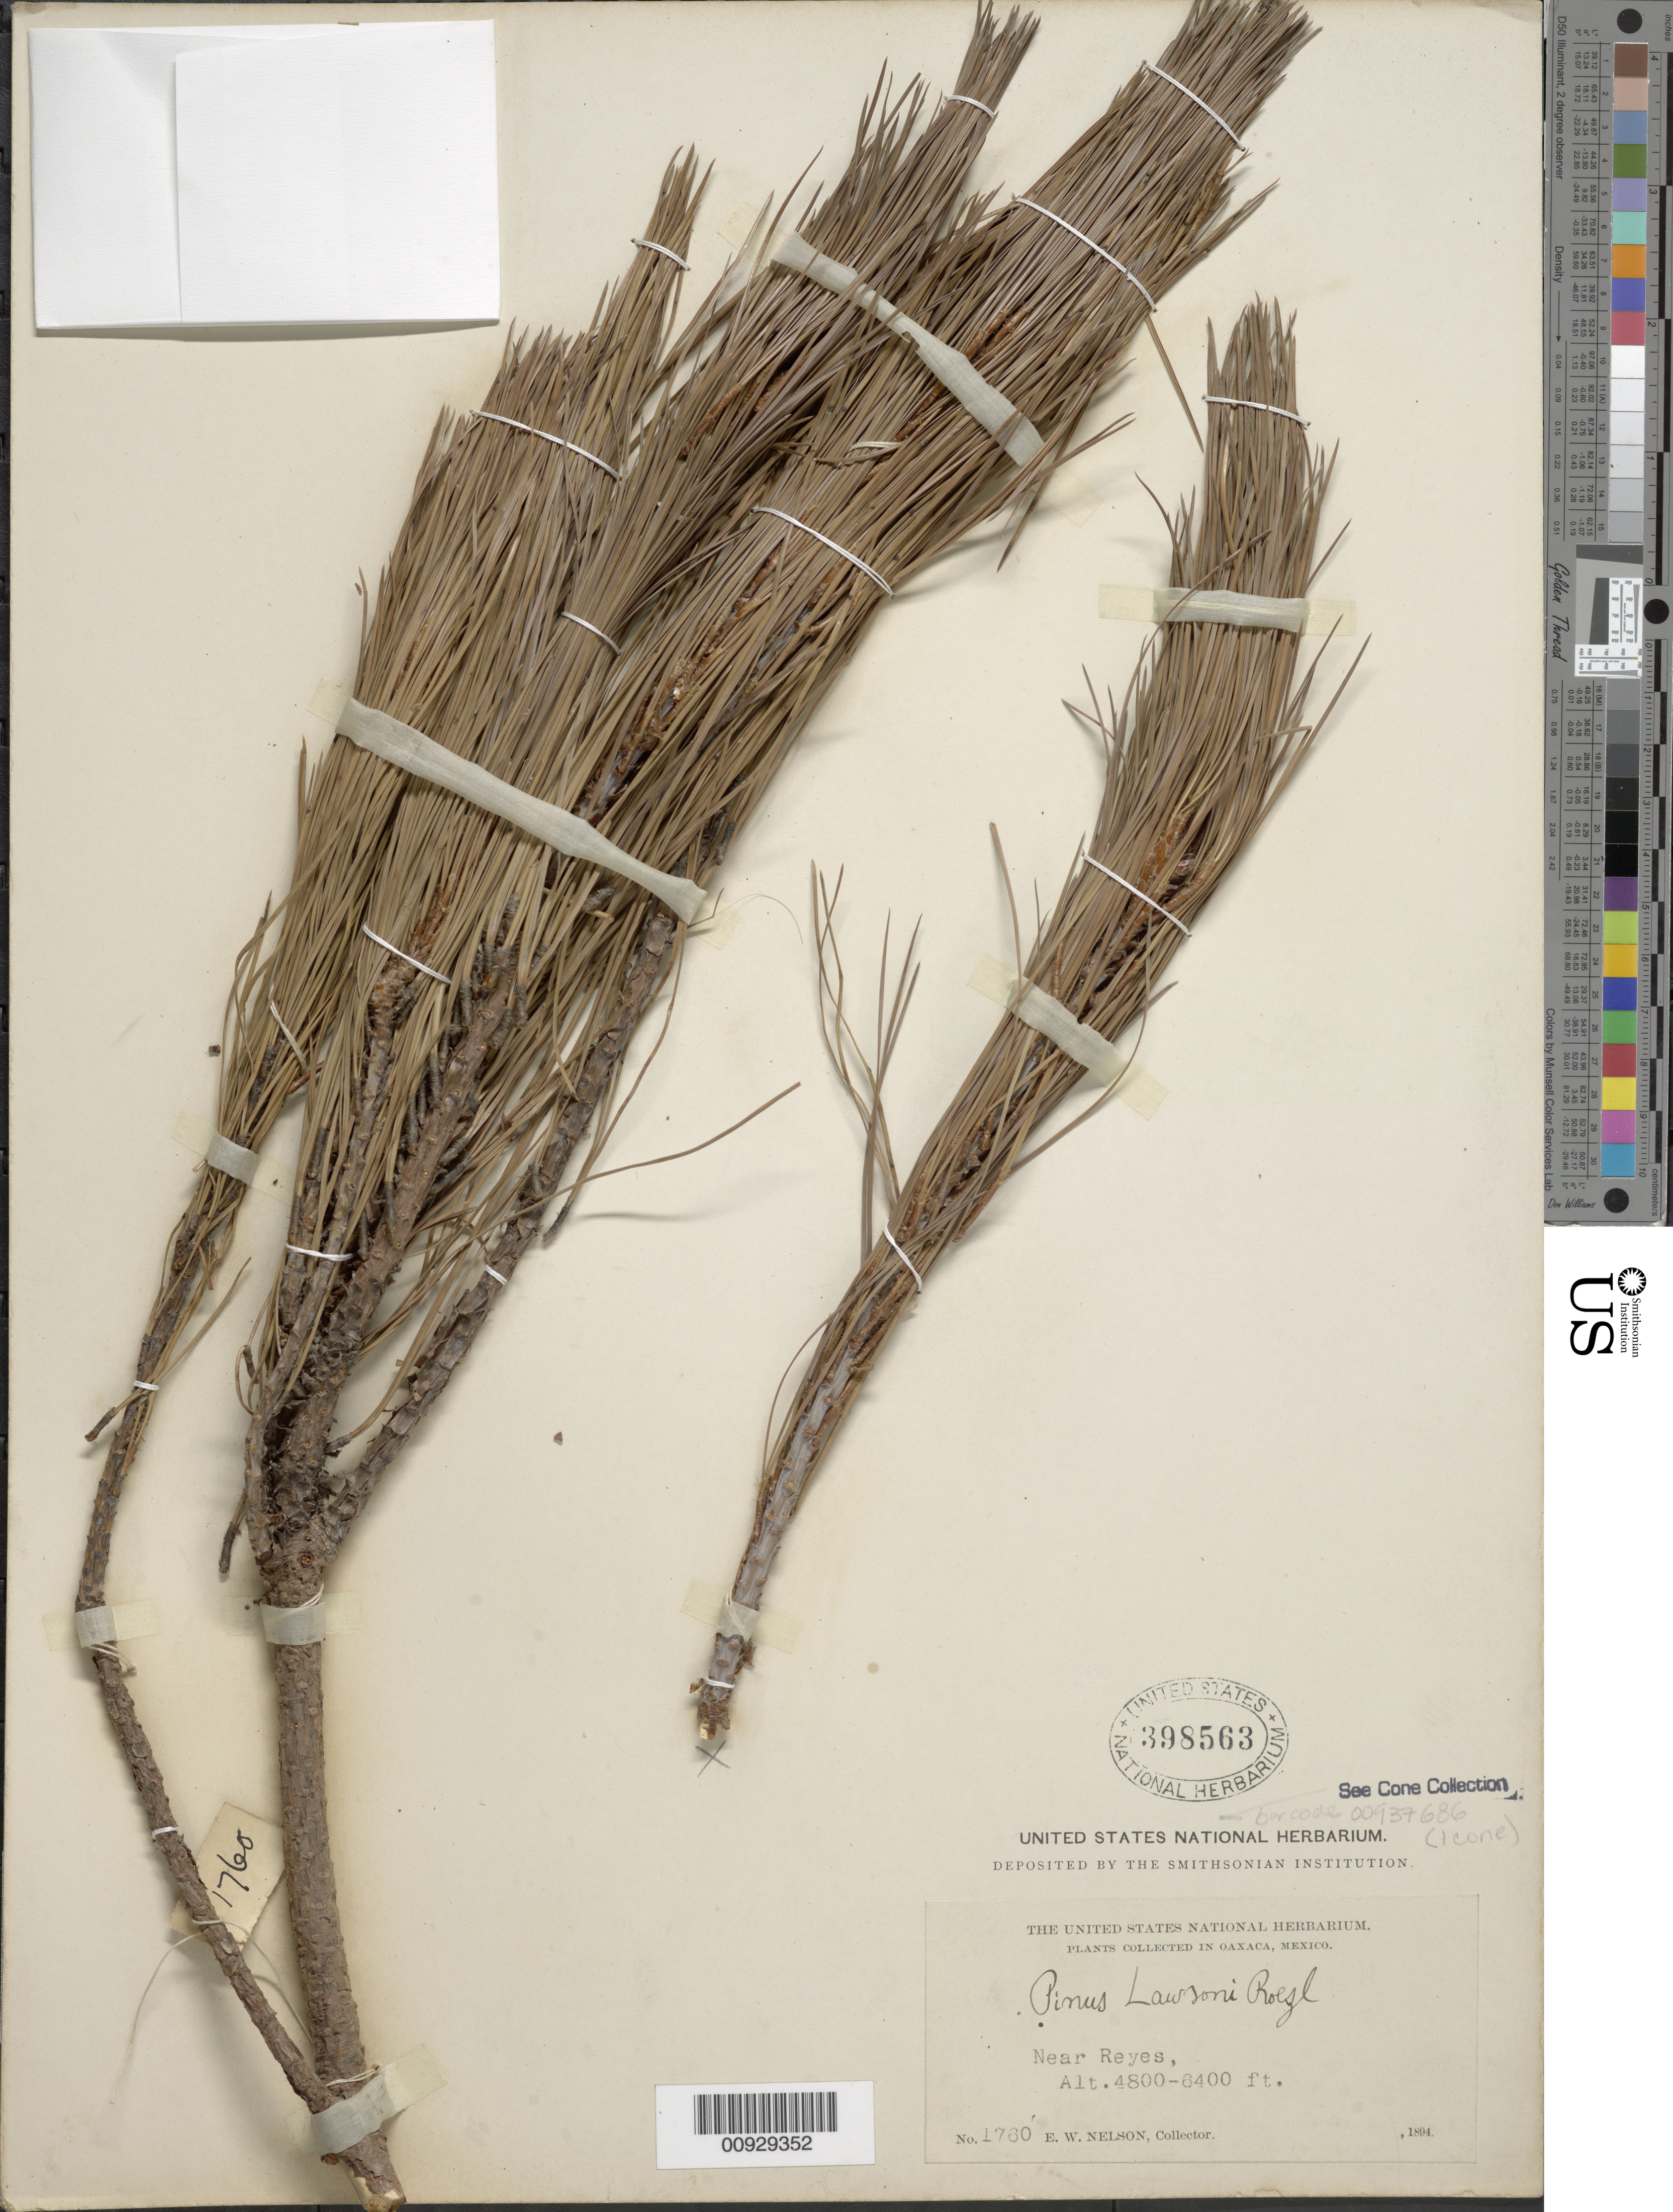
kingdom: Plantae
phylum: Tracheophyta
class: Pinopsida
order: Pinales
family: Pinaceae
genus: Pinus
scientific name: Pinus lawsonii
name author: Roezl ex Gordon & Glend.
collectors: E. W. Nelson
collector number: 1760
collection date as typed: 1894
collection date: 1894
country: Mexico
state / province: Oaxaca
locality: Near Reyes.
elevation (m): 1463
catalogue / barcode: US 398563